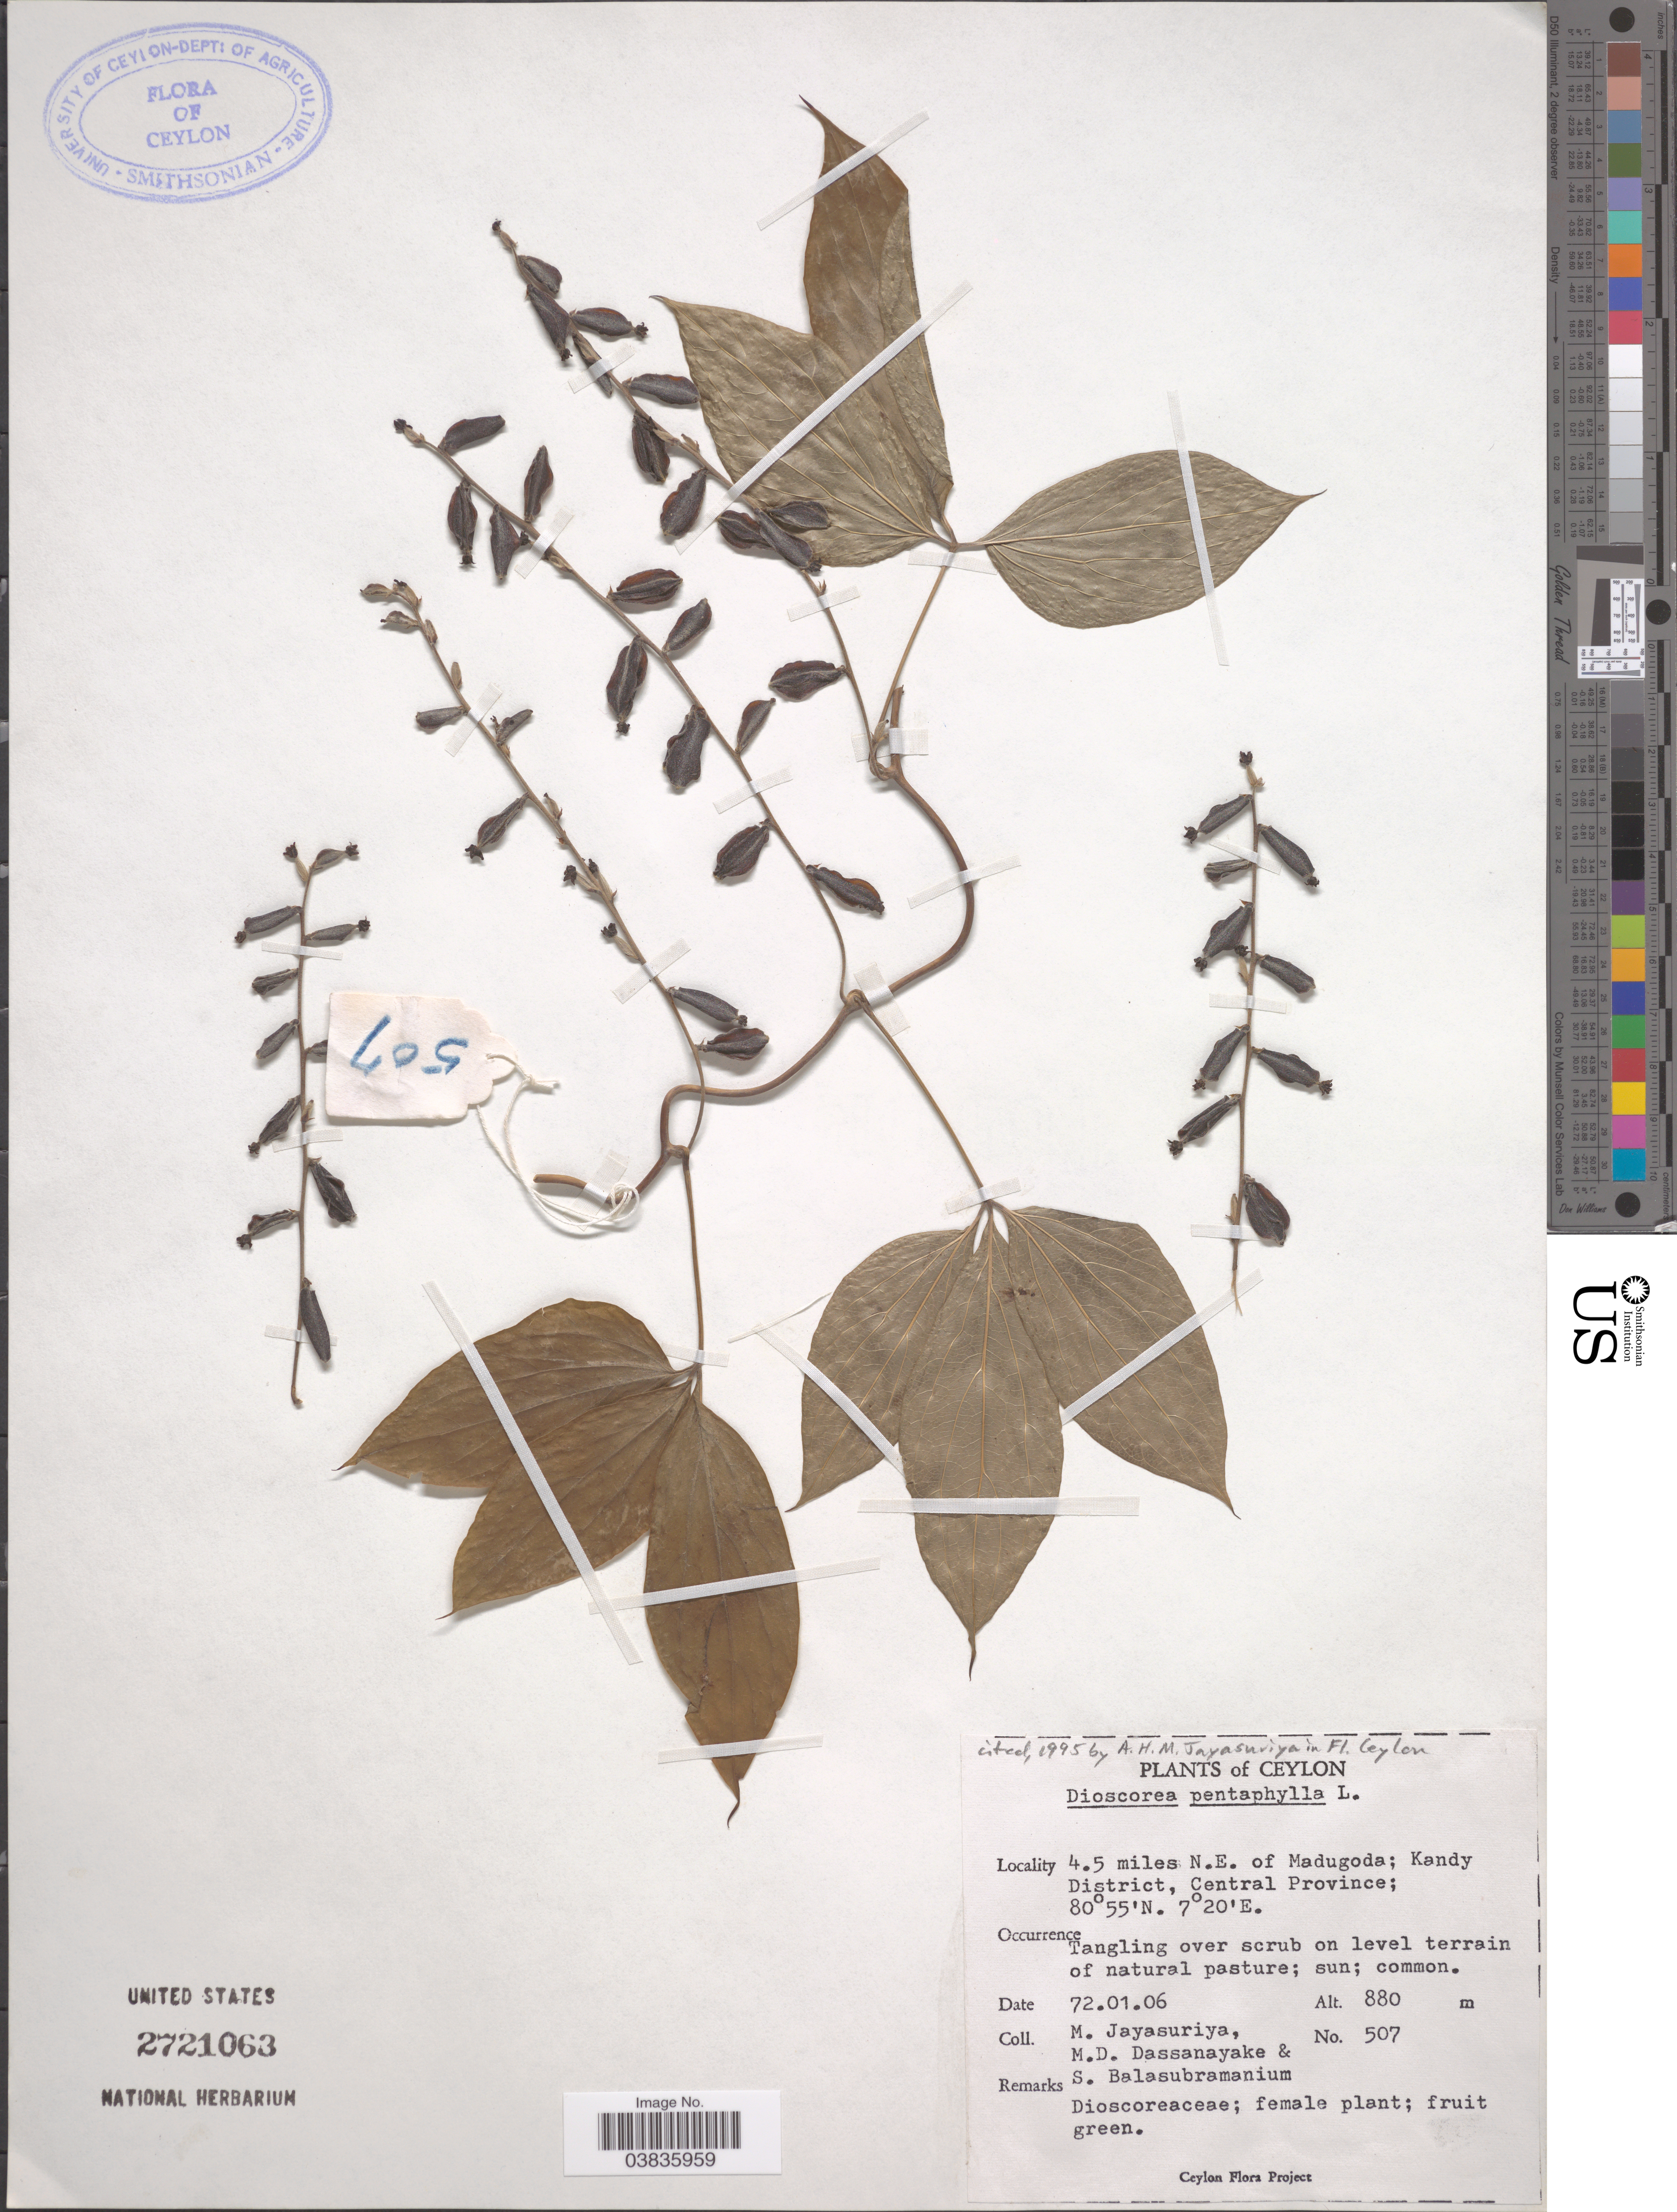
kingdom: Plantae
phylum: Tracheophyta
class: Liliopsida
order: Dioscoreales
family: Dioscoreaceae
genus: Dioscorea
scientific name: Dioscorea pentaphylla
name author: L.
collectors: M. Jayasuriya, M. D. Dassanayake & S. Balasubramanium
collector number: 507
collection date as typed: Transcribed d/m/y: 6/1/72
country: Sri Lanka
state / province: Central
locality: Ceylon. 4.5 miles N.E. of Madugoda; Kandy District, Central Province.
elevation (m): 880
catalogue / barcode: US 2721063